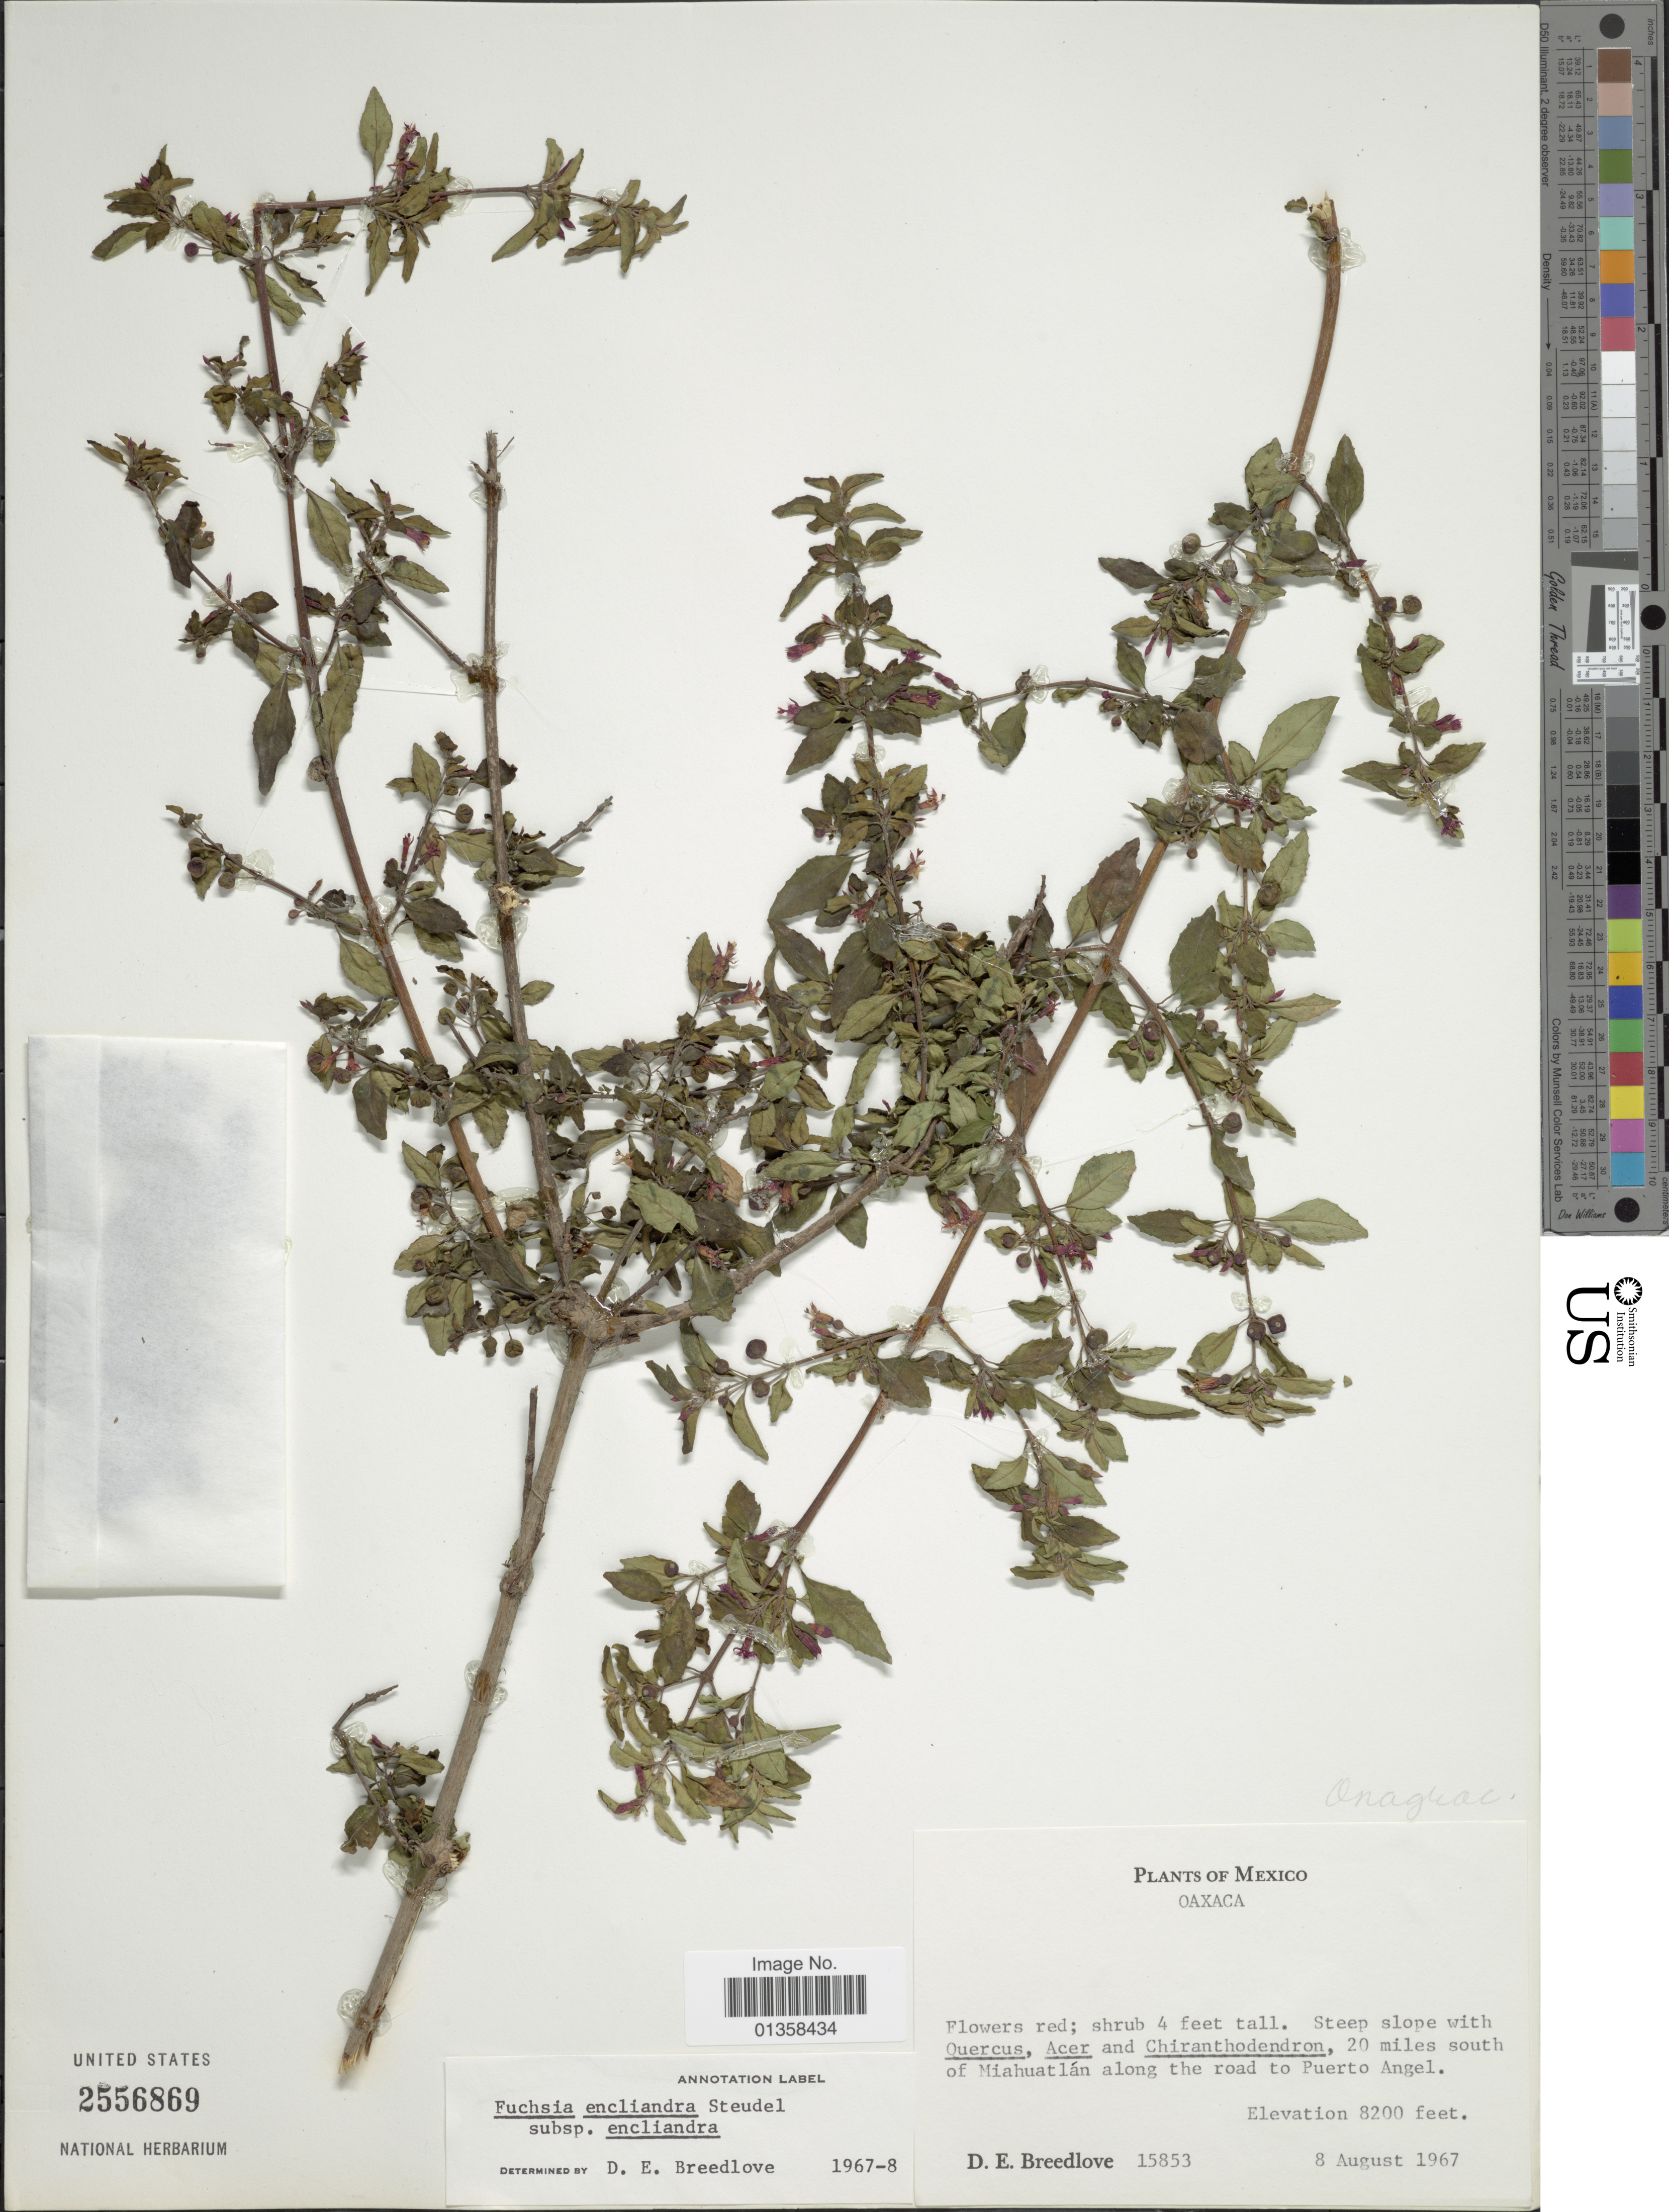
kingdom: Plantae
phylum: Tracheophyta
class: Magnoliopsida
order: Myrtales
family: Onagraceae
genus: Fuchsia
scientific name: Fuchsia encliandra subsp. encliandra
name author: Steud.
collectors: D. E. Breedlove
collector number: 15853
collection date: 1967-08-08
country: Mexico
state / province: Oaxaca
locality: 20 miles south of Miahuatlán along the road to Puerto Angel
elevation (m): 2499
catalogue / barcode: US 2556869